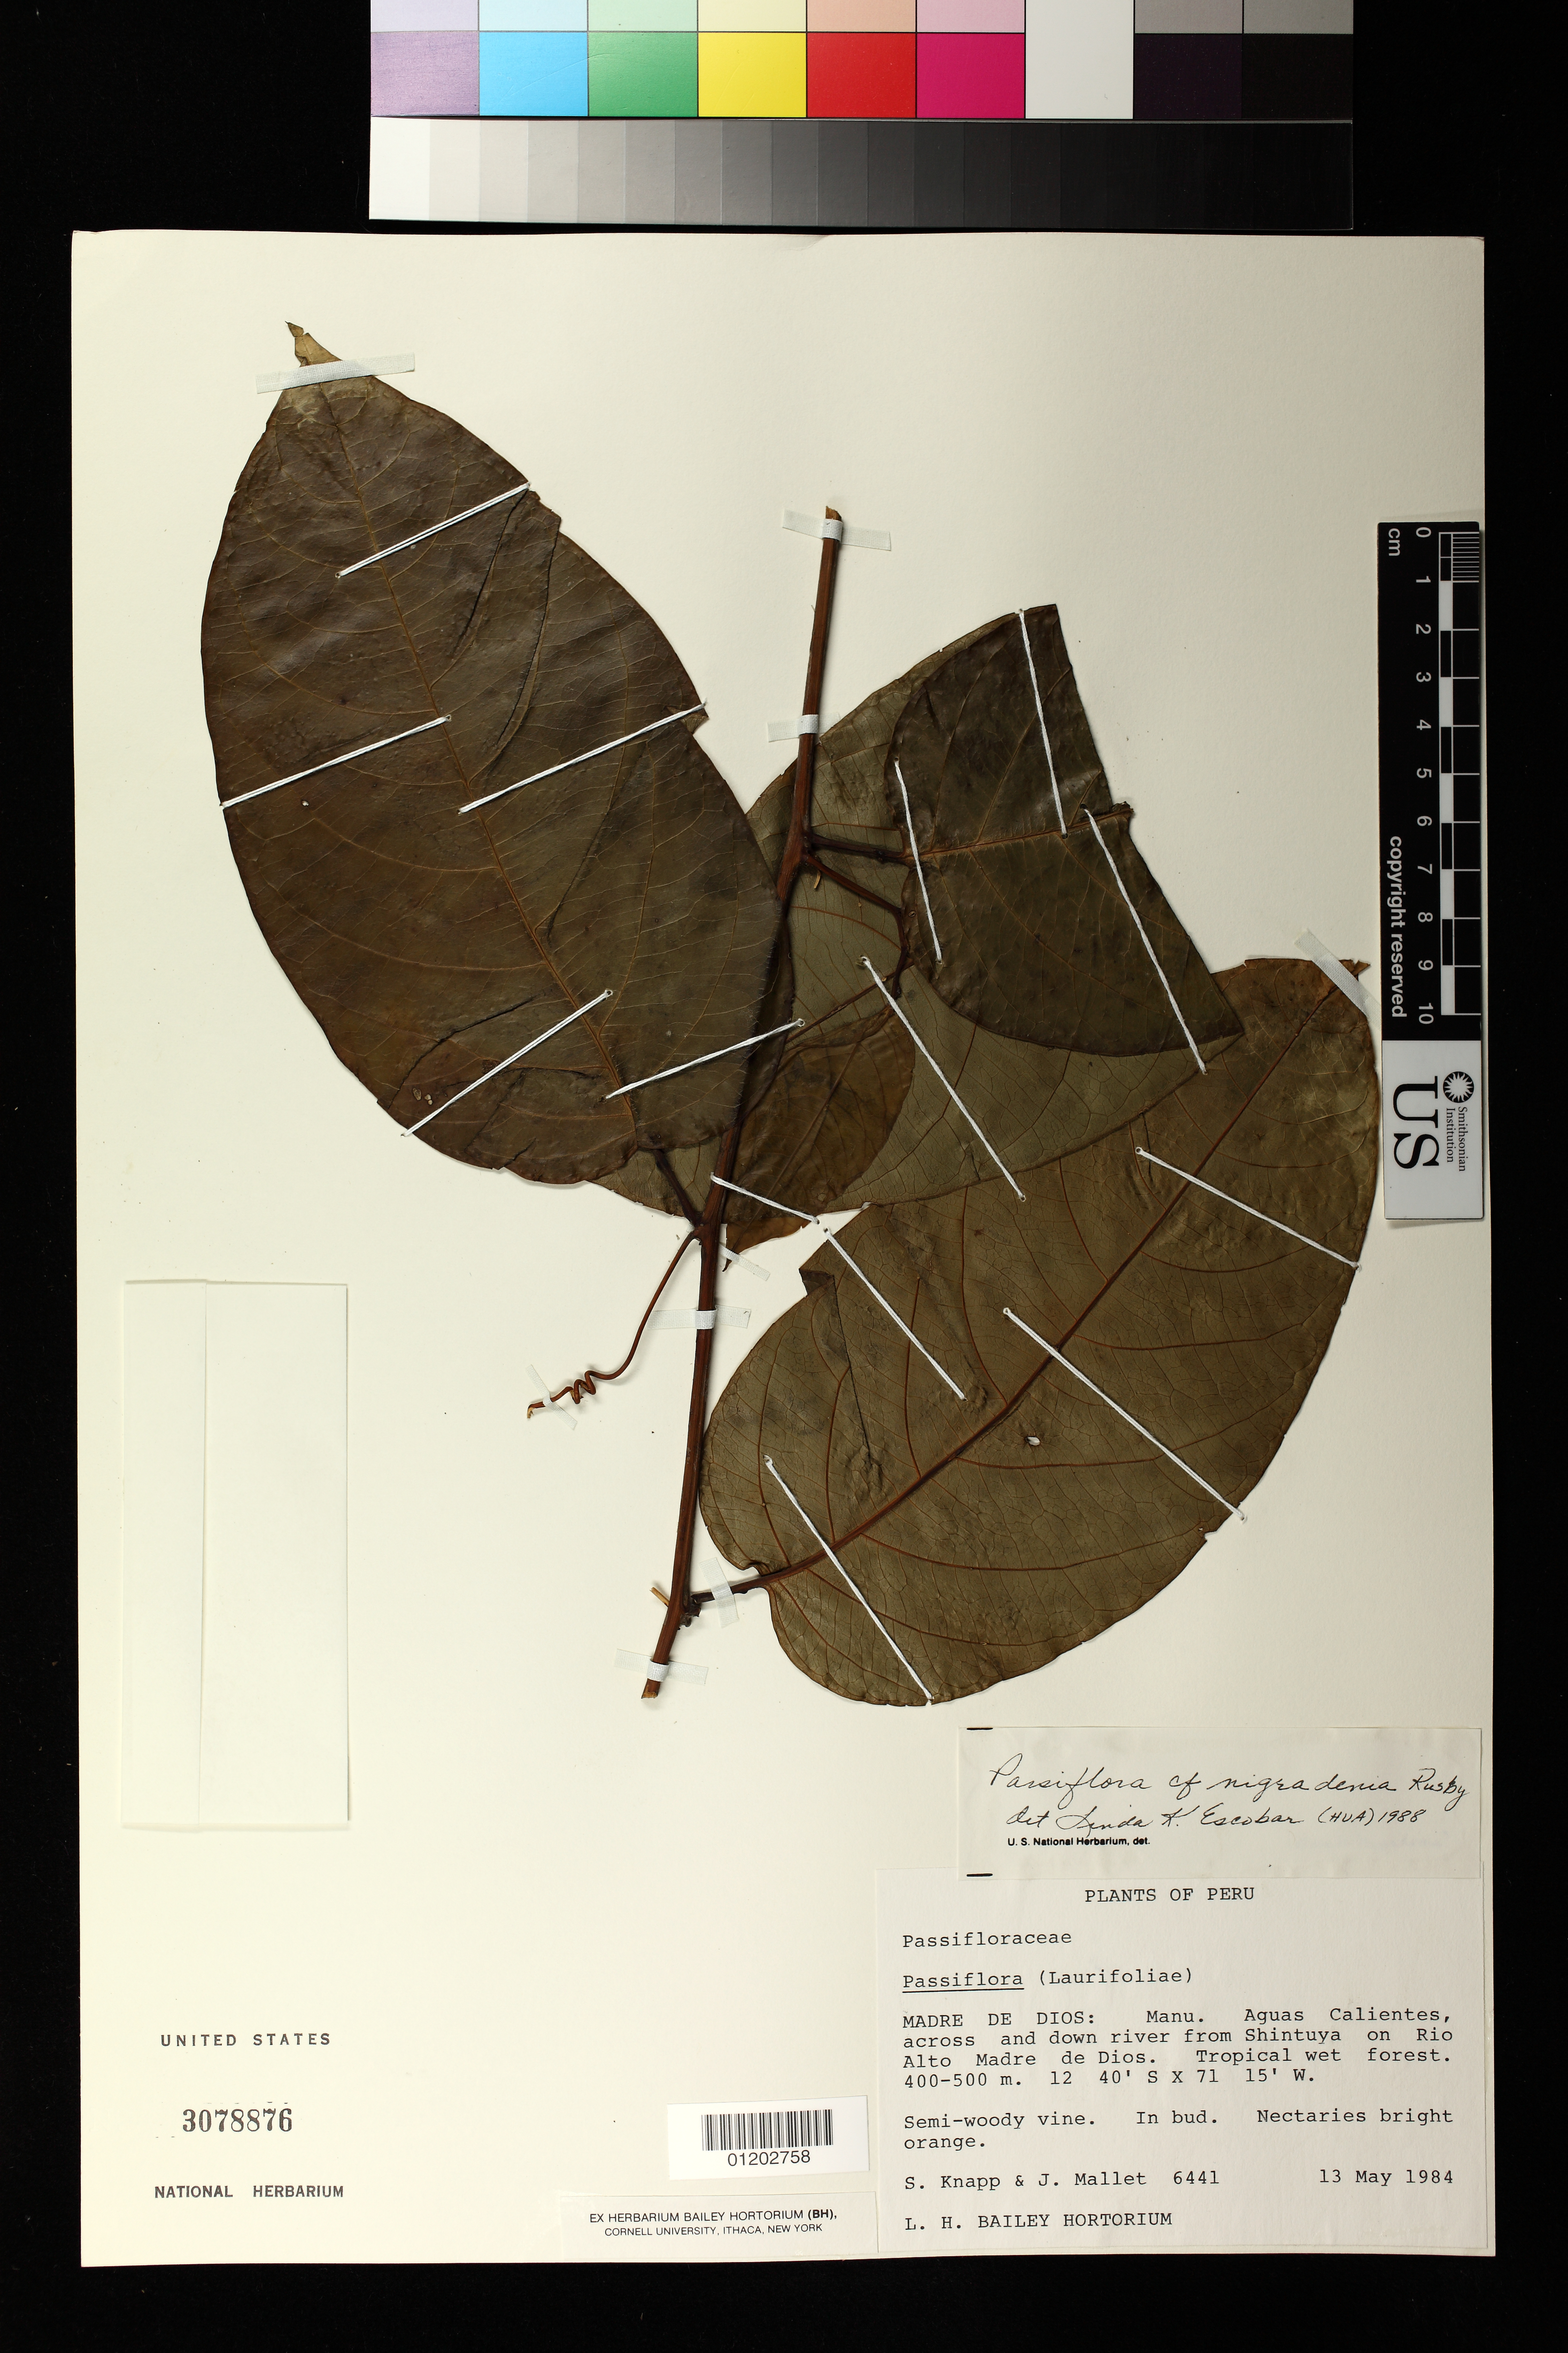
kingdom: Plantae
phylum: Tracheophyta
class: Magnoliopsida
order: Malpighiales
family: Passifloraceae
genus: Passiflora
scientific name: Passiflora nigradenia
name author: Rusby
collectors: S. Knapp & J. Mallet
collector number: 6441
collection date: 1984-05-13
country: Peru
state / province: Madre de Dios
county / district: Manú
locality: Aguas Calientes, across and down river from Shintuya on Rio Alto Madre de Dios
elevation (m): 400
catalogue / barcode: US 3078876